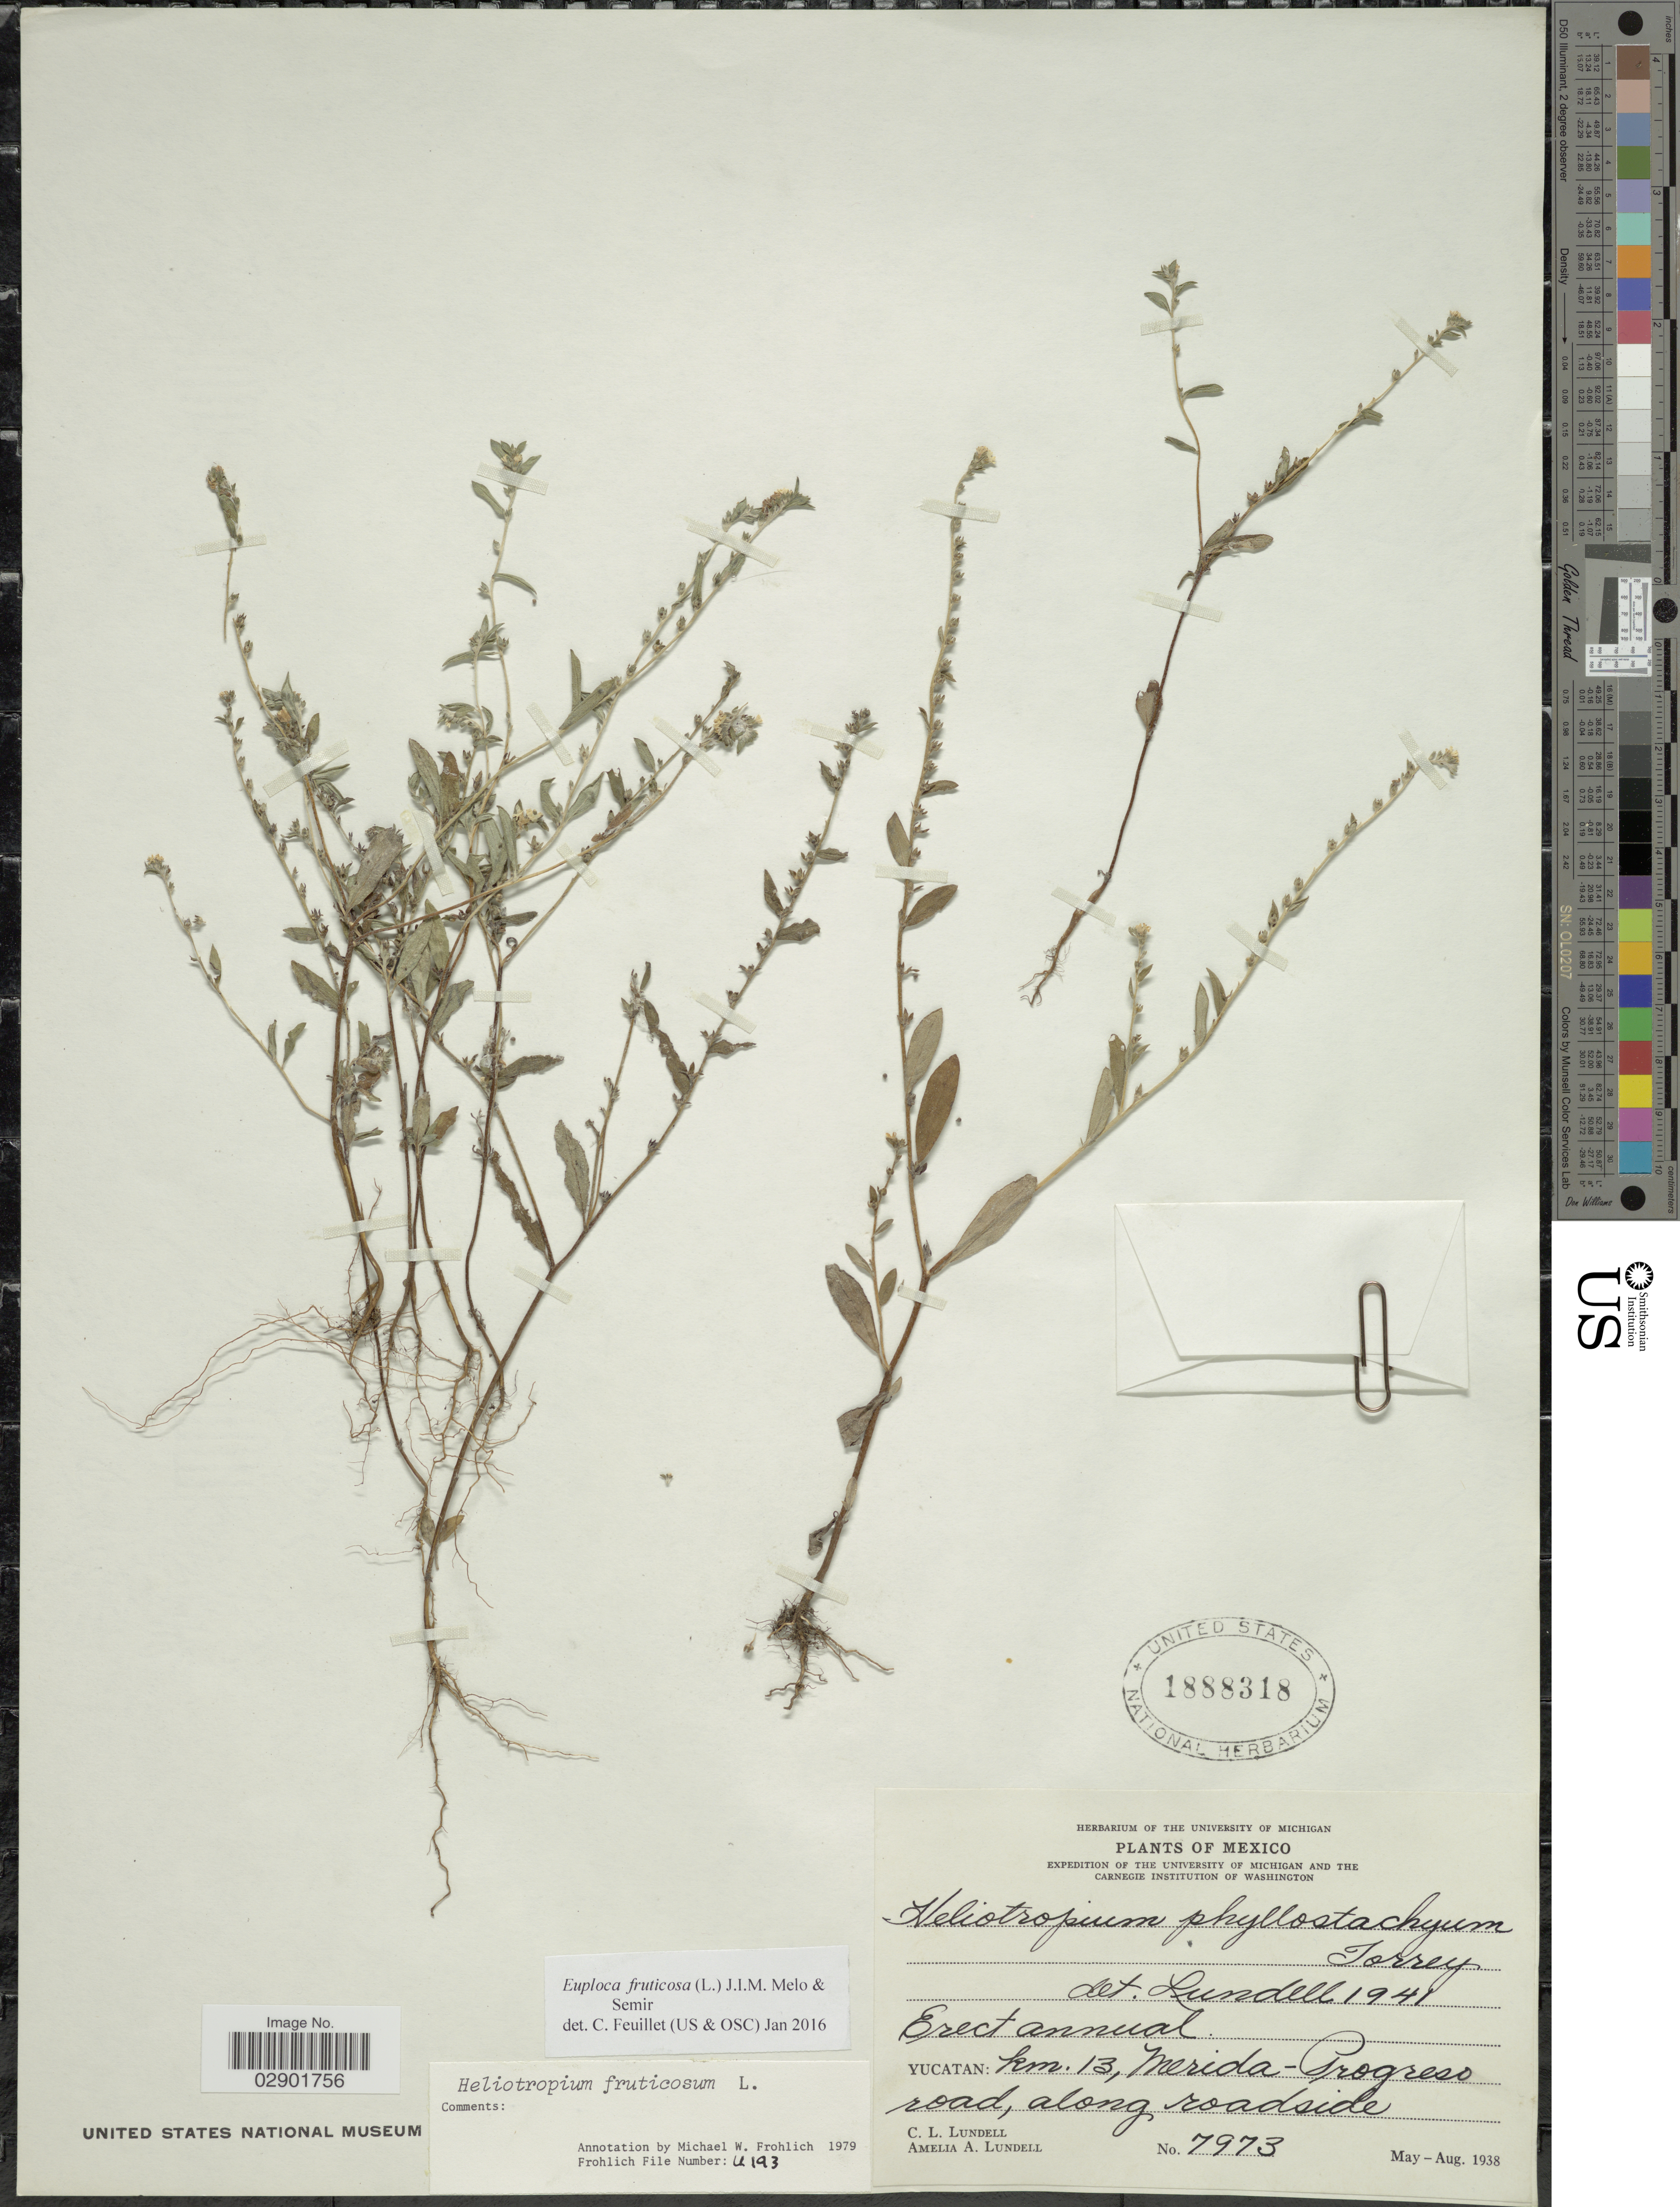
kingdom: Plantae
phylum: Tracheophyta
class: Magnoliopsida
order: Boraginales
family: Heliotropiaceae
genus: Euploca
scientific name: Euploca fruticosa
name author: (L.) J.I.M. Melo & Semir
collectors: C. L. Lundell & A. A. Lundell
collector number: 7973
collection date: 1938-05/1938-08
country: Mexico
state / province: Yucatán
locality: Km. 13, Merida-Progreso road, along roadside.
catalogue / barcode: US 1888318